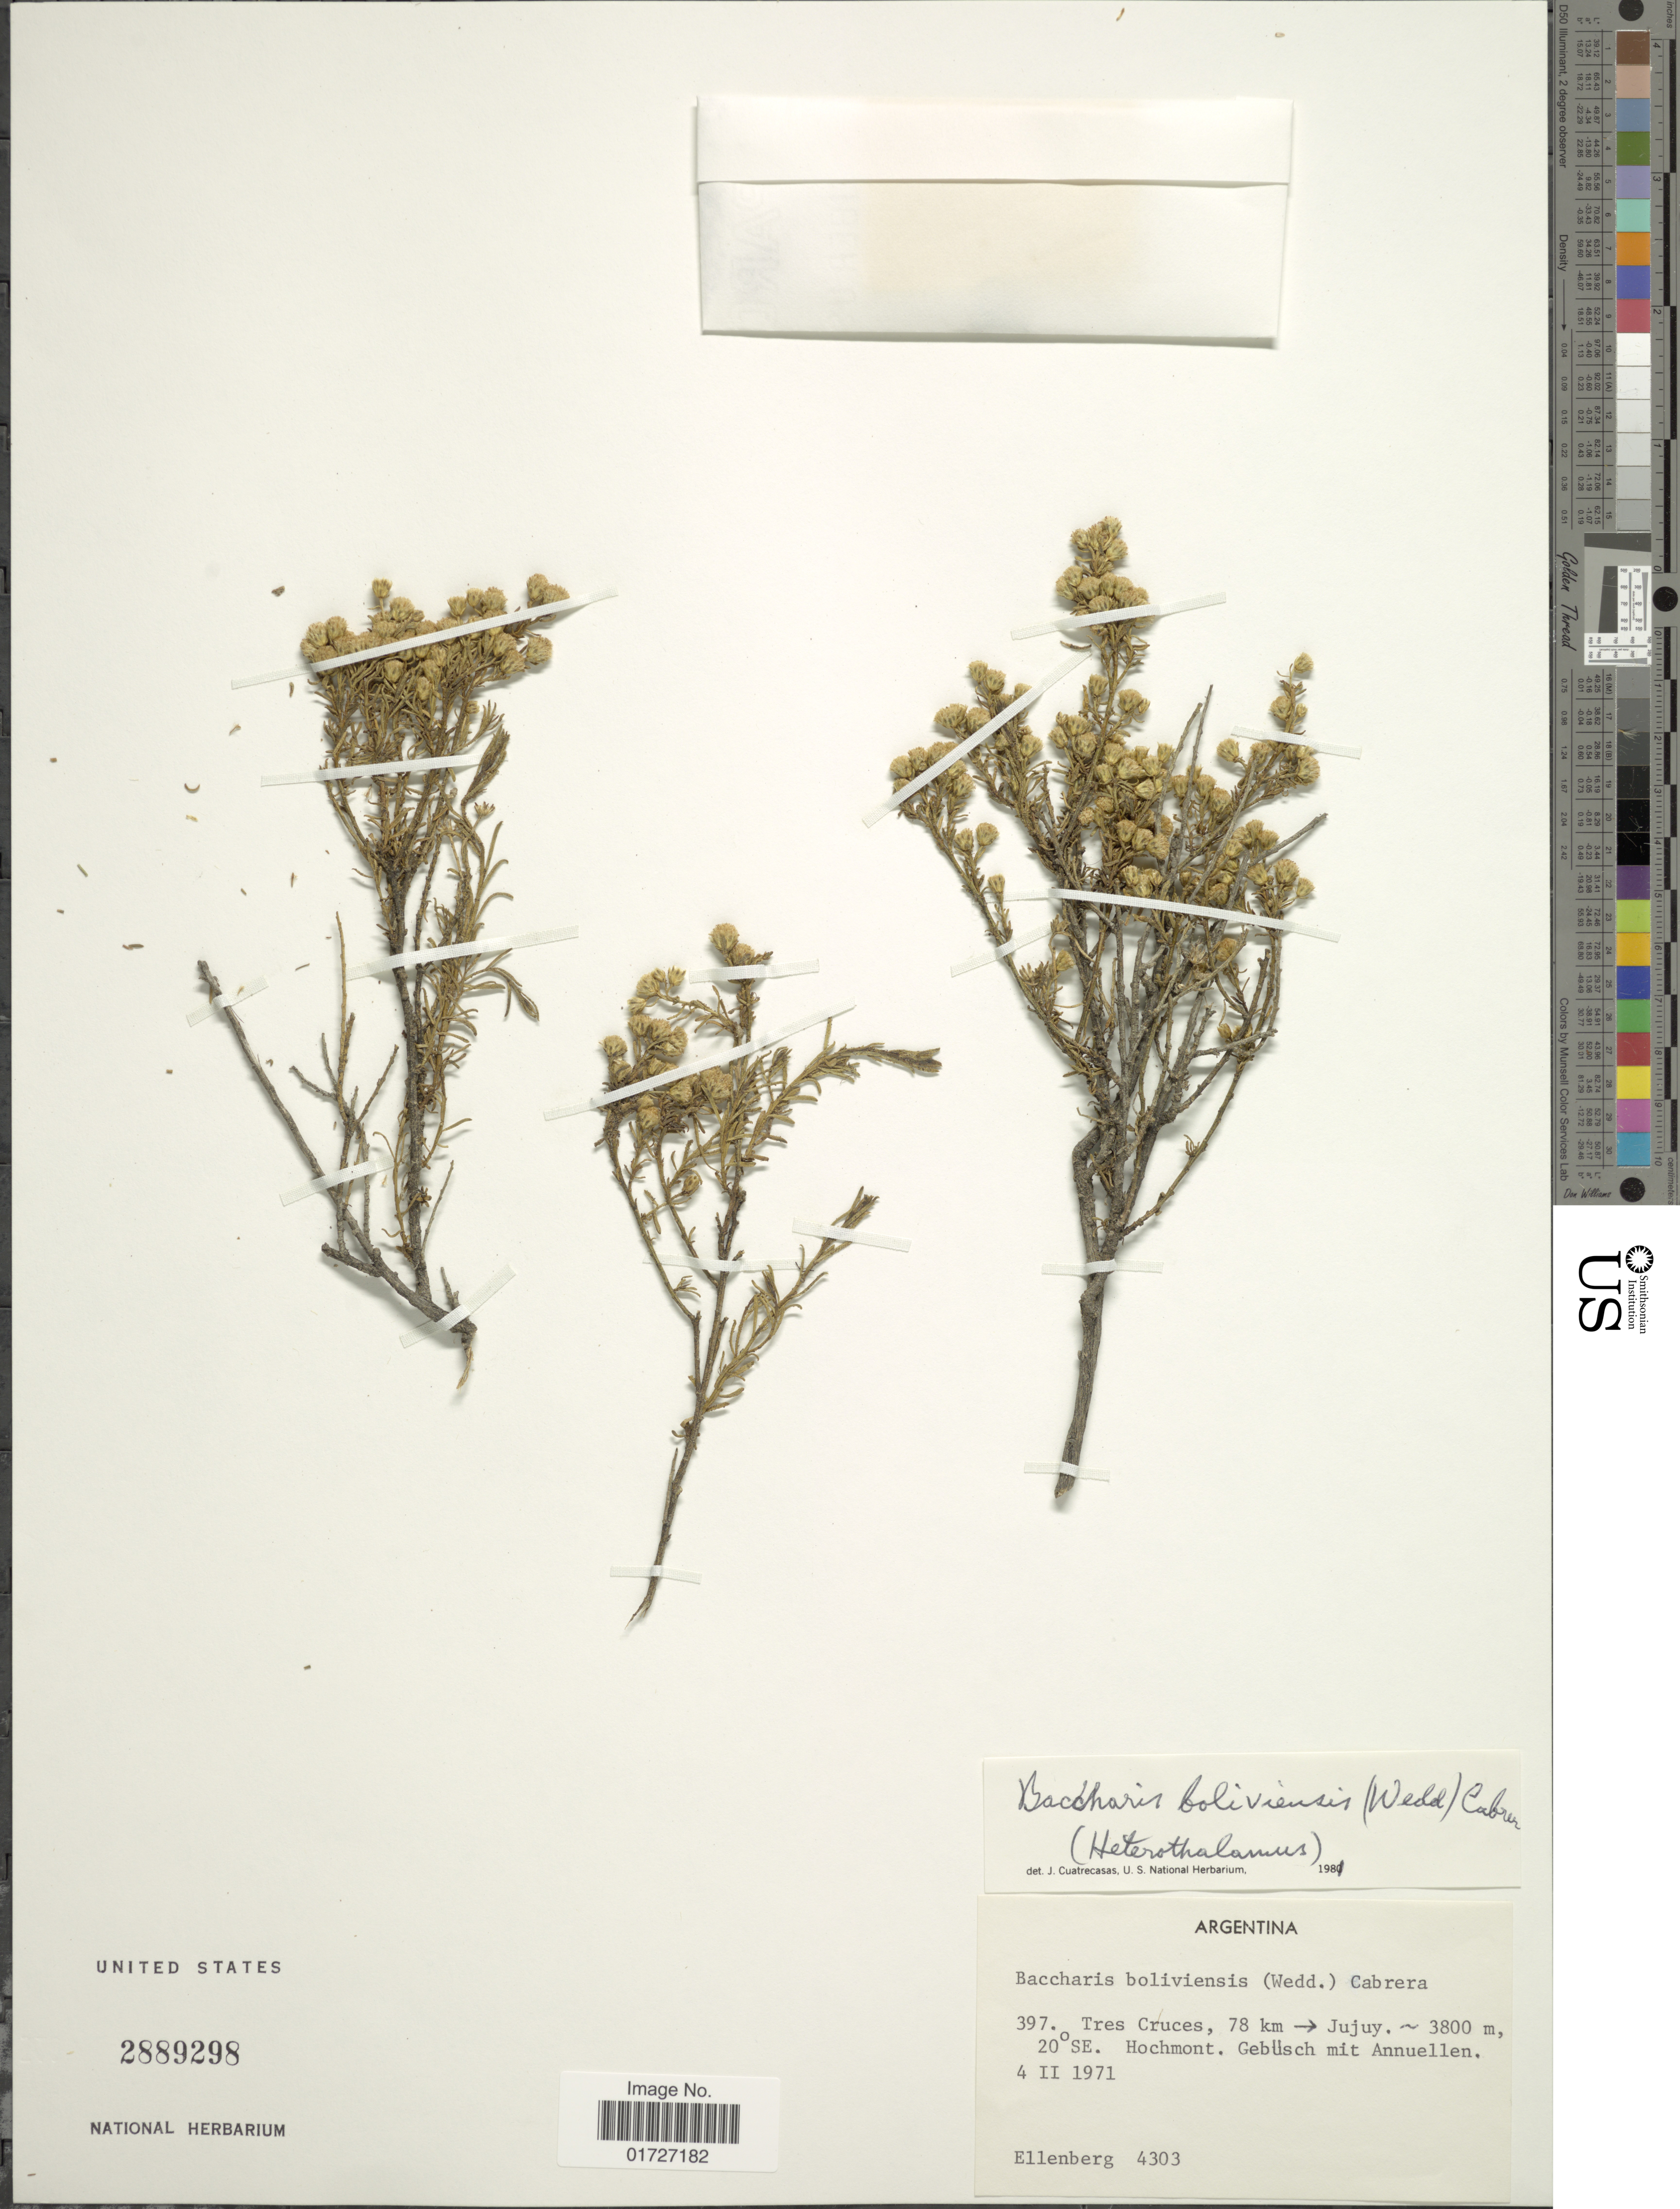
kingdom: Plantae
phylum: Tracheophyta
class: Magnoliopsida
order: Asterales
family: Asteraceae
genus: Baccharis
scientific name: Baccharis bolivensis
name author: (Wedd.) Cabrera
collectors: H. Ellenberg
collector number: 4303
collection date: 1971-02-04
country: Argentina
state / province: Jujuy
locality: Tres Cruces, 78 km Jujuy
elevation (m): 3800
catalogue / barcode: US 2889298